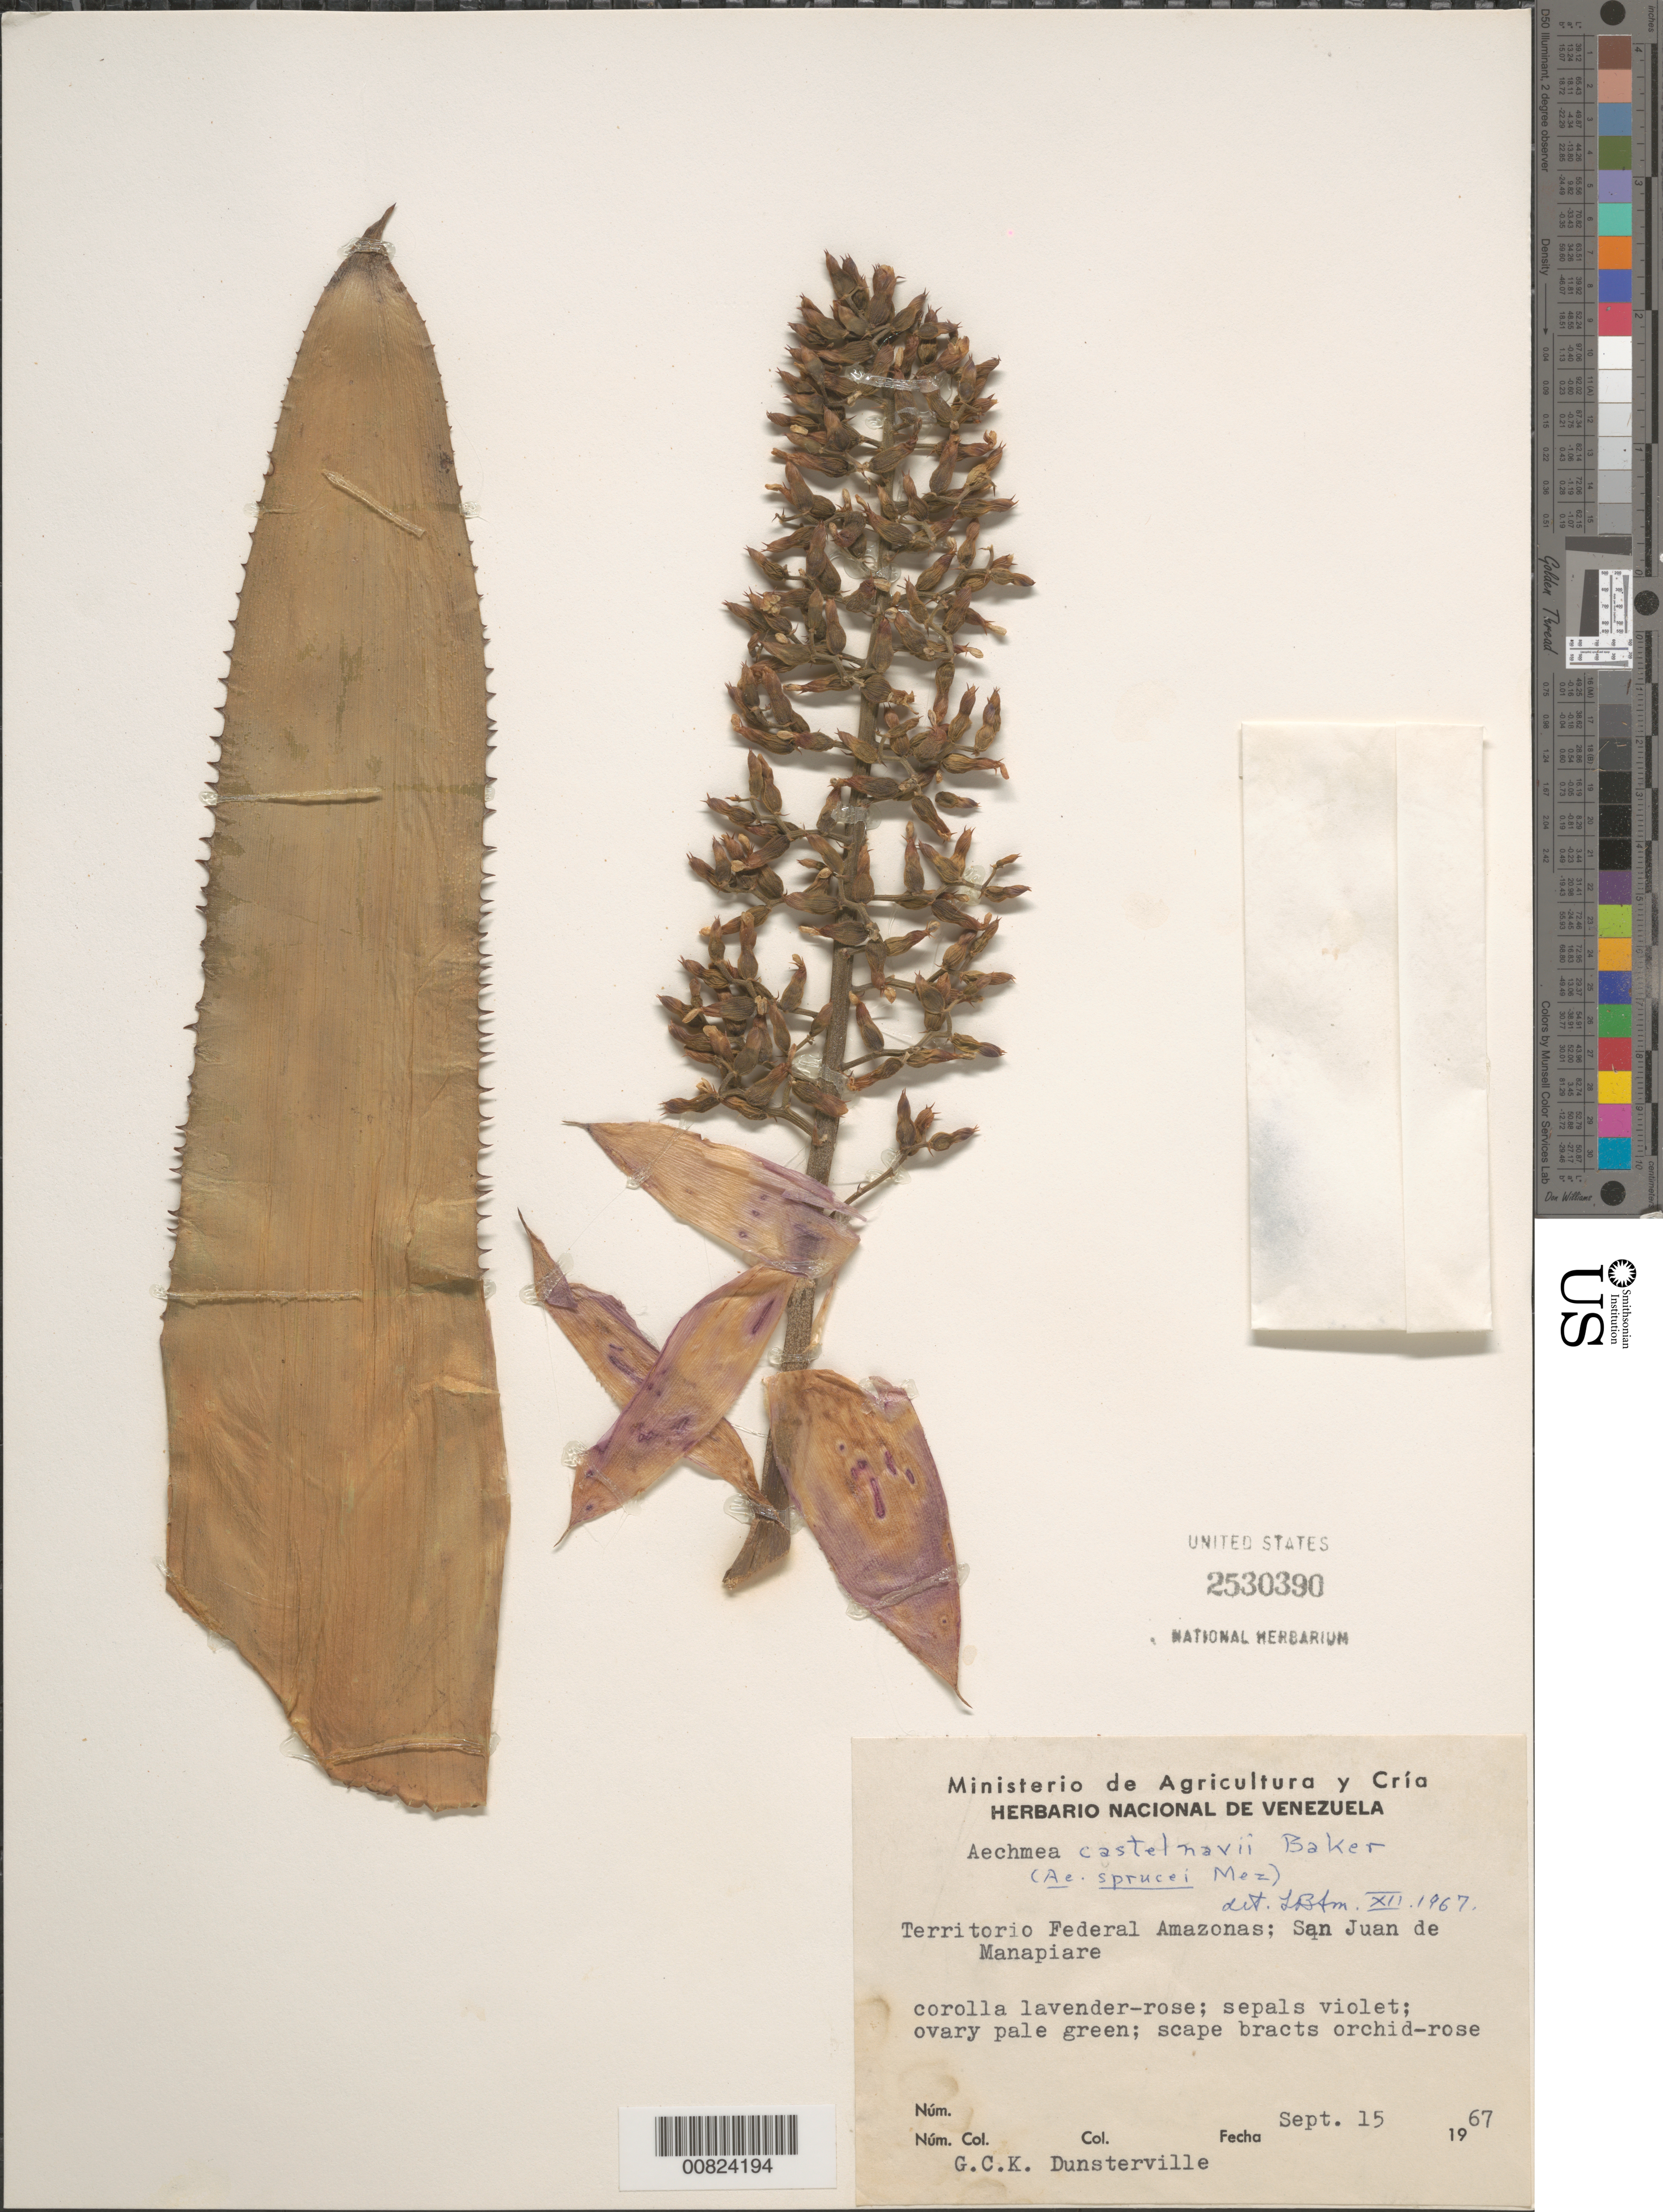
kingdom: Plantae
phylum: Tracheophyta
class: Liliopsida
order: Poales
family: Bromeliaceae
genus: Aechmea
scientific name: Aechmea castelnavii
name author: Baker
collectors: G. C. K. Dunsterville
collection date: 1967-09-15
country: Venezuela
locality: Territorio Federal Amazonas; San Juan de Manapiare.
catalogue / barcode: US 2530390